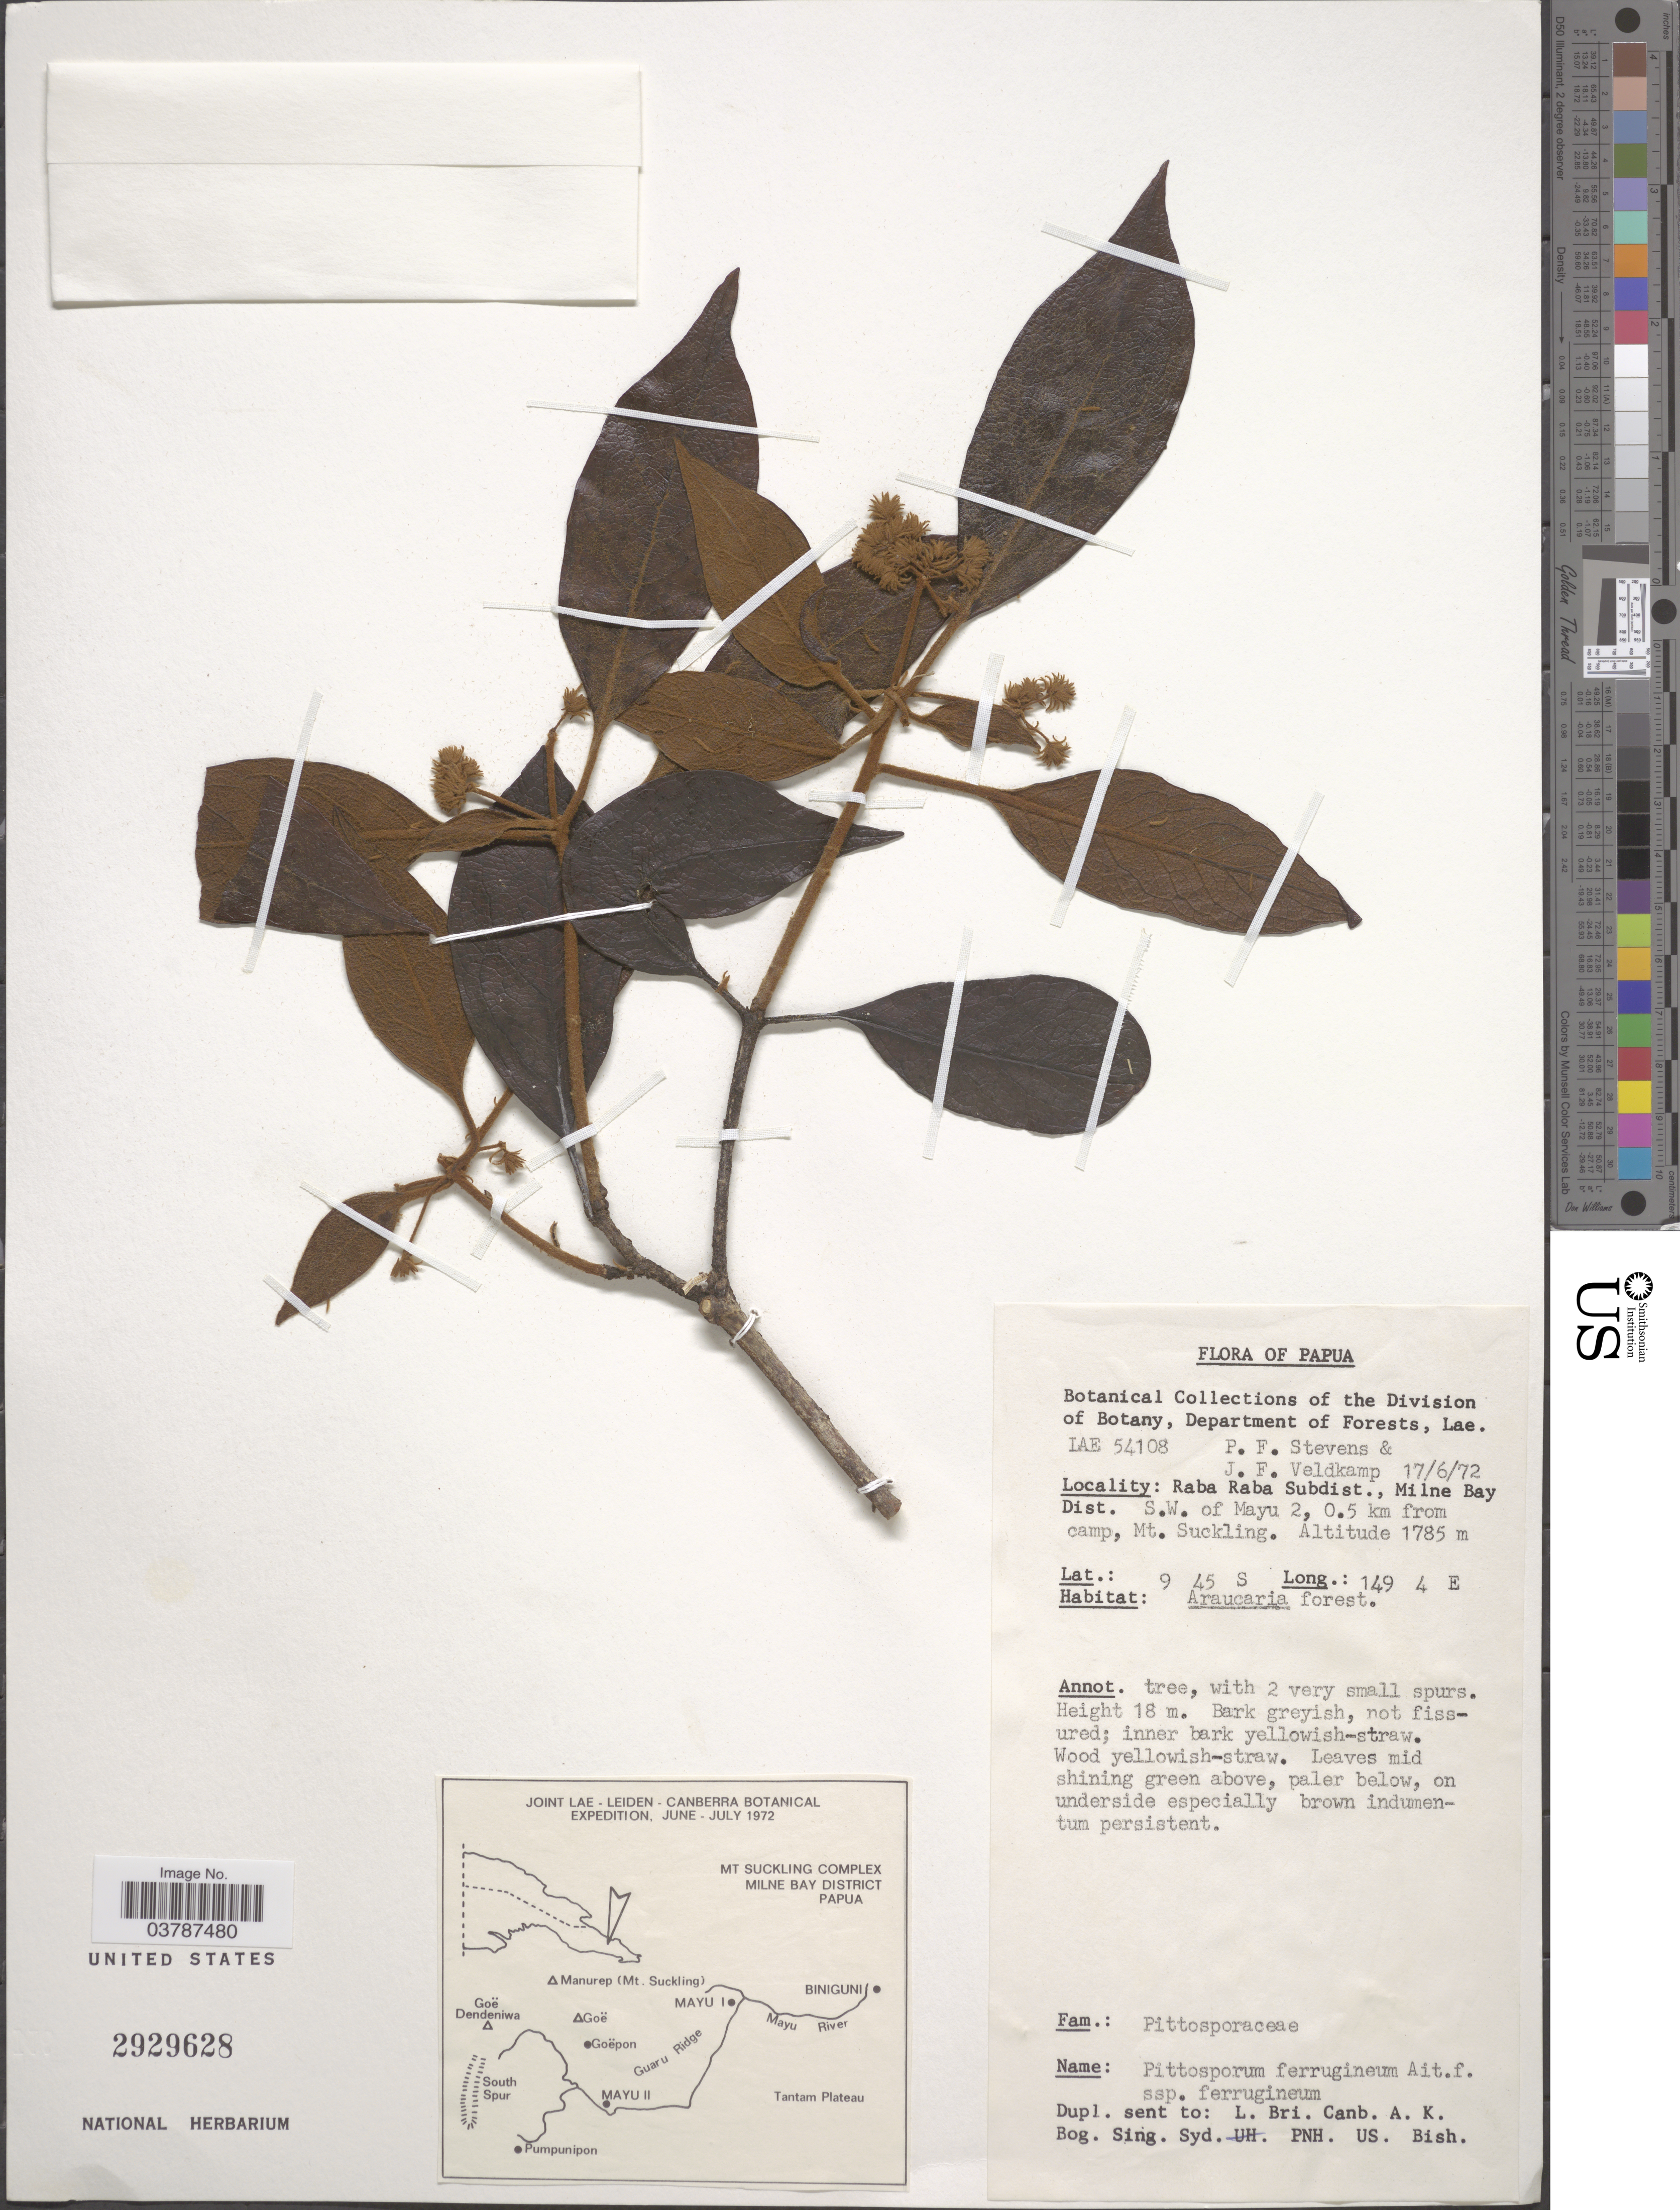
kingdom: Plantae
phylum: Tracheophyta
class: Magnoliopsida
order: Apiales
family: Pittosporaceae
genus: Pittosporum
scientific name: Pittosporum ferrugineum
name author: Dryand. ex Aiton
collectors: P. F. Stevens & J. F. Veldkamp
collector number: LAE 54108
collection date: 1972-06-17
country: Papua New Guinea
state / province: Milne Bay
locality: Papua. Raba Raba Subdist., Milne Bay Dist. S.W. of Mayu 2, 0.5 km from camp, Mt. Suckling.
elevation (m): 1785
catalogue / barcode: US 2929628